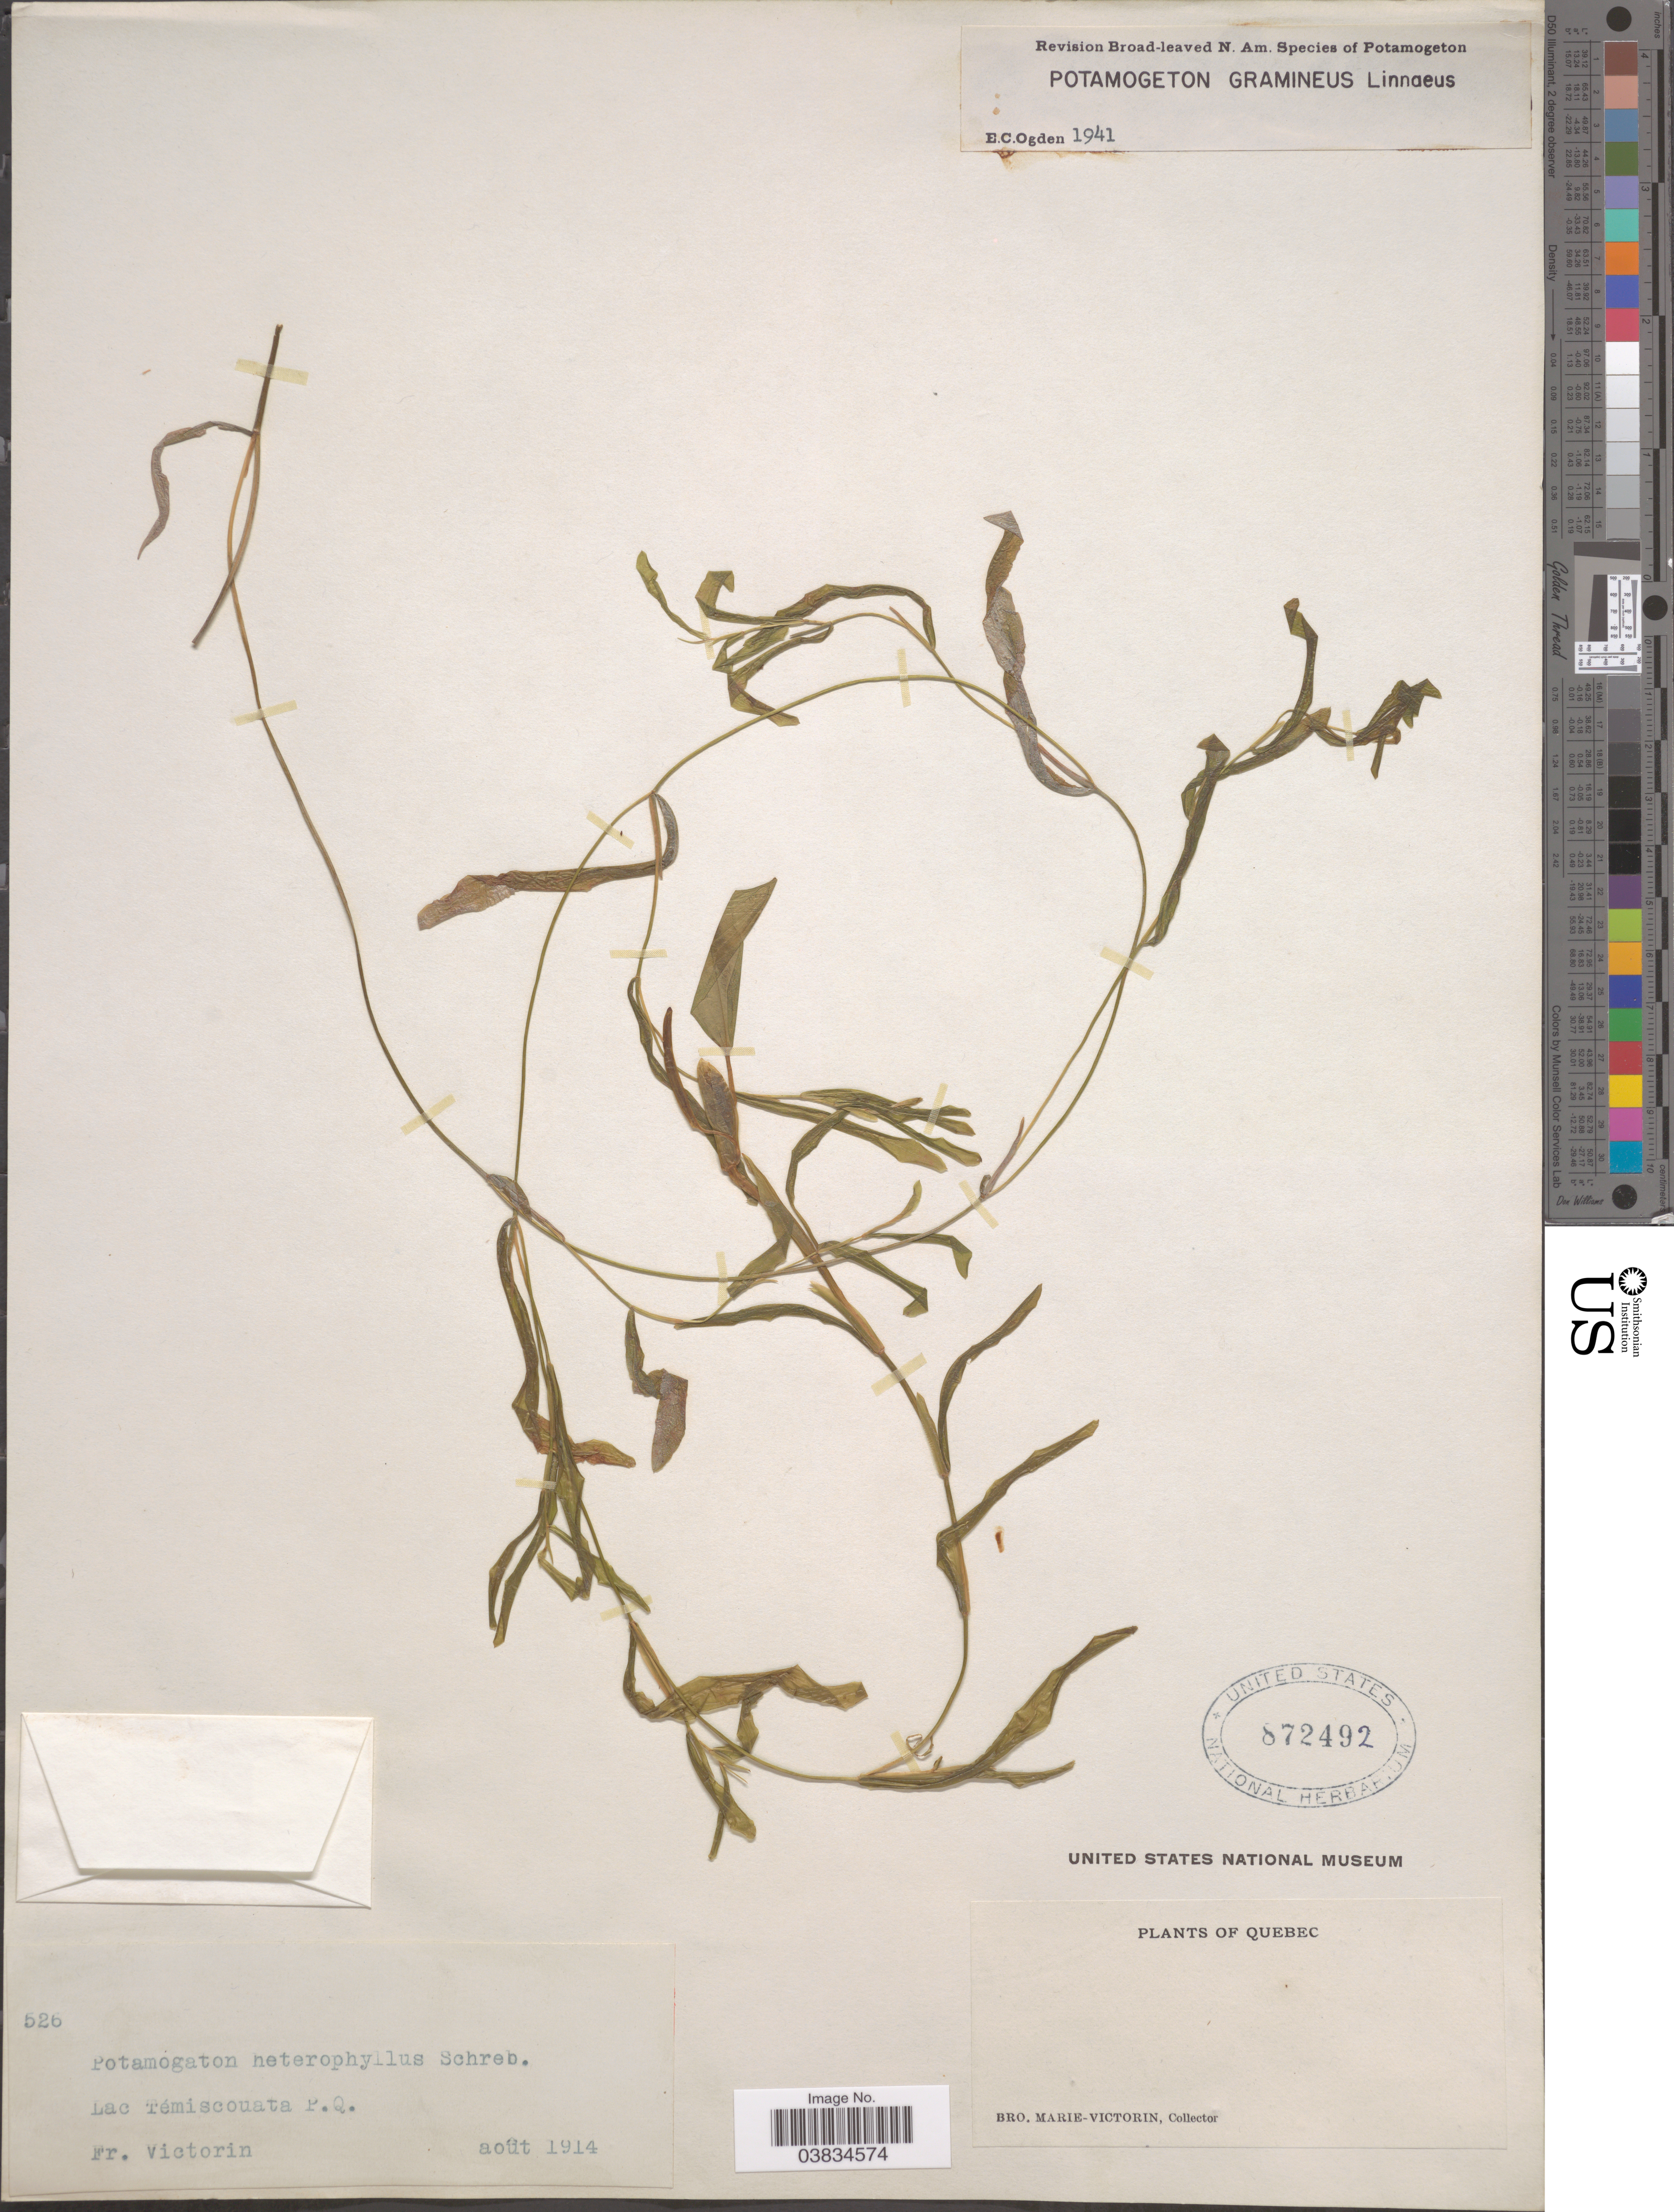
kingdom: Plantae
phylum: Tracheophyta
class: Liliopsida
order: Alismatales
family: Potamogetonaceae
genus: Potamogeton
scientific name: Potamogeton gramineus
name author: L.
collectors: Fr. Marie-Victorin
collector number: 526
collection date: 1914-08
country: Canada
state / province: Quebec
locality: Lac Témiscouata P.Q.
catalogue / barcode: US 872492